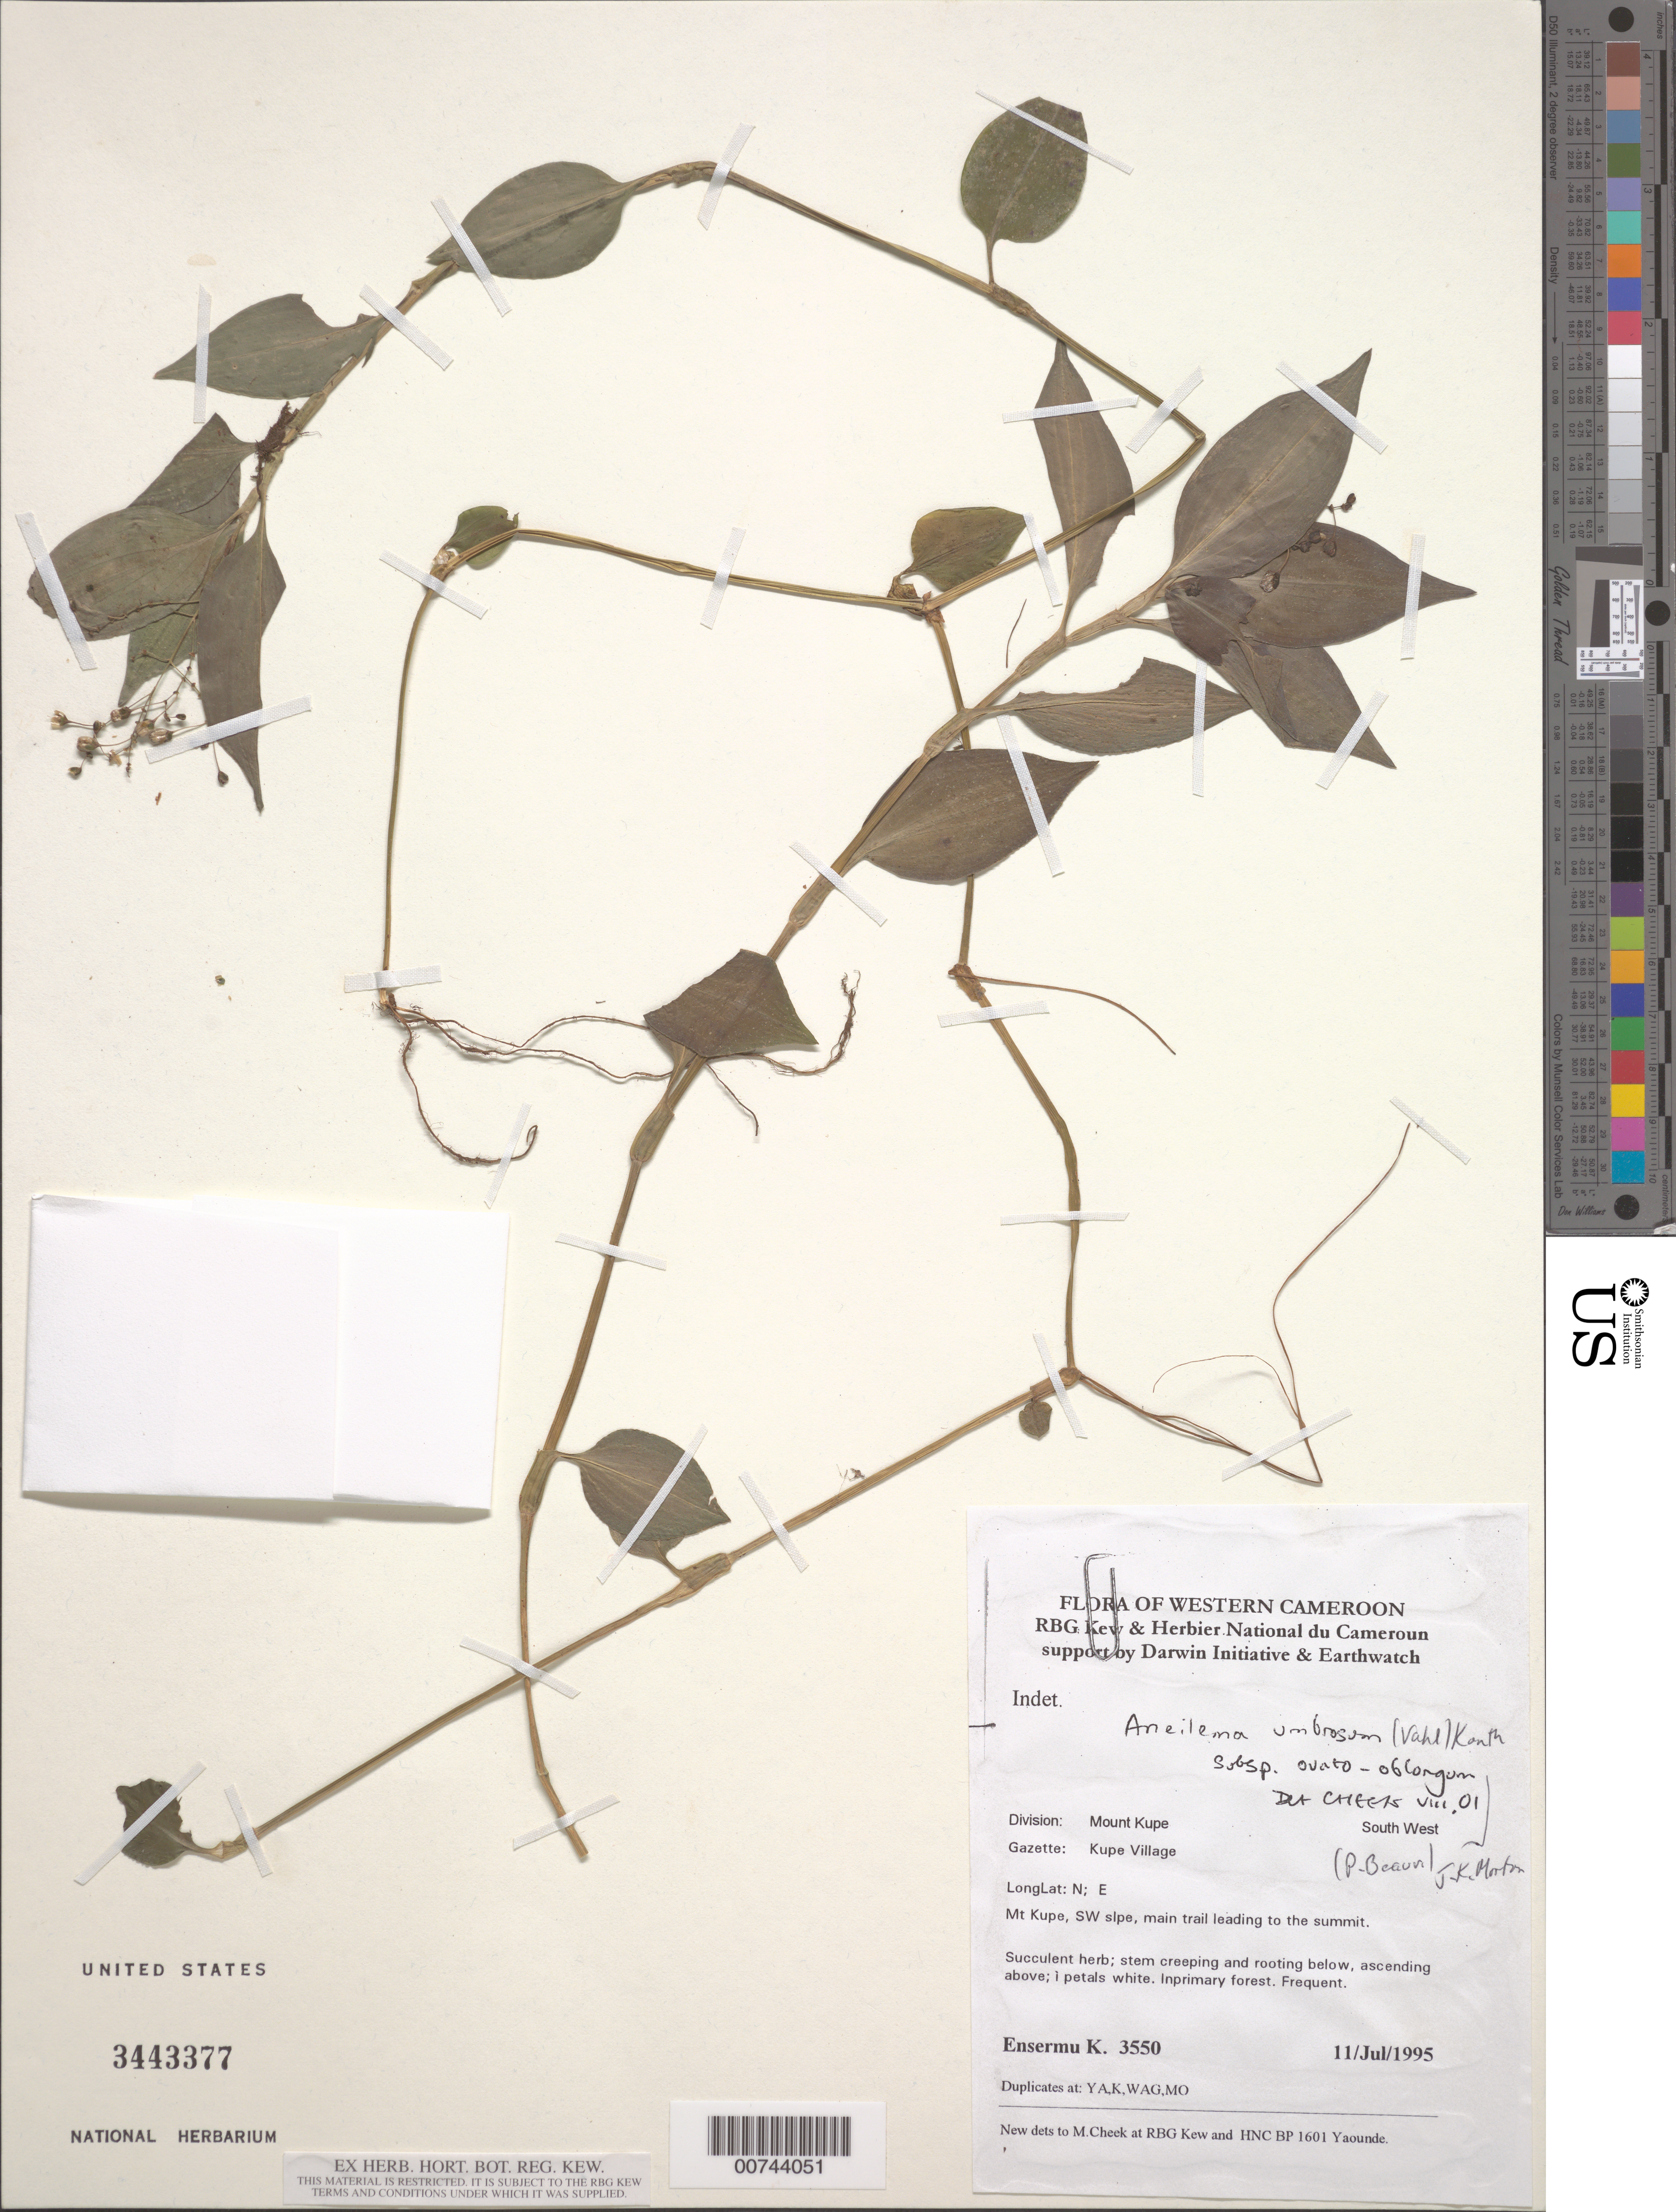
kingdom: Plantae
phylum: Tracheophyta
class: Liliopsida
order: Commelinales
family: Commelinaceae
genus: Aneilema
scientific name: Aneilema umbrosum subsp. ovato-oblongum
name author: (P. Beauv.) J.K. Morton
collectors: K. Ensermu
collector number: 3550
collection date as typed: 11 Jul 1995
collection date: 1995-07-11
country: Cameroon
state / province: Sud-Ouest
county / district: Mount Kupe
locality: Kupe Village, SW slope.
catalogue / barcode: US 3443377